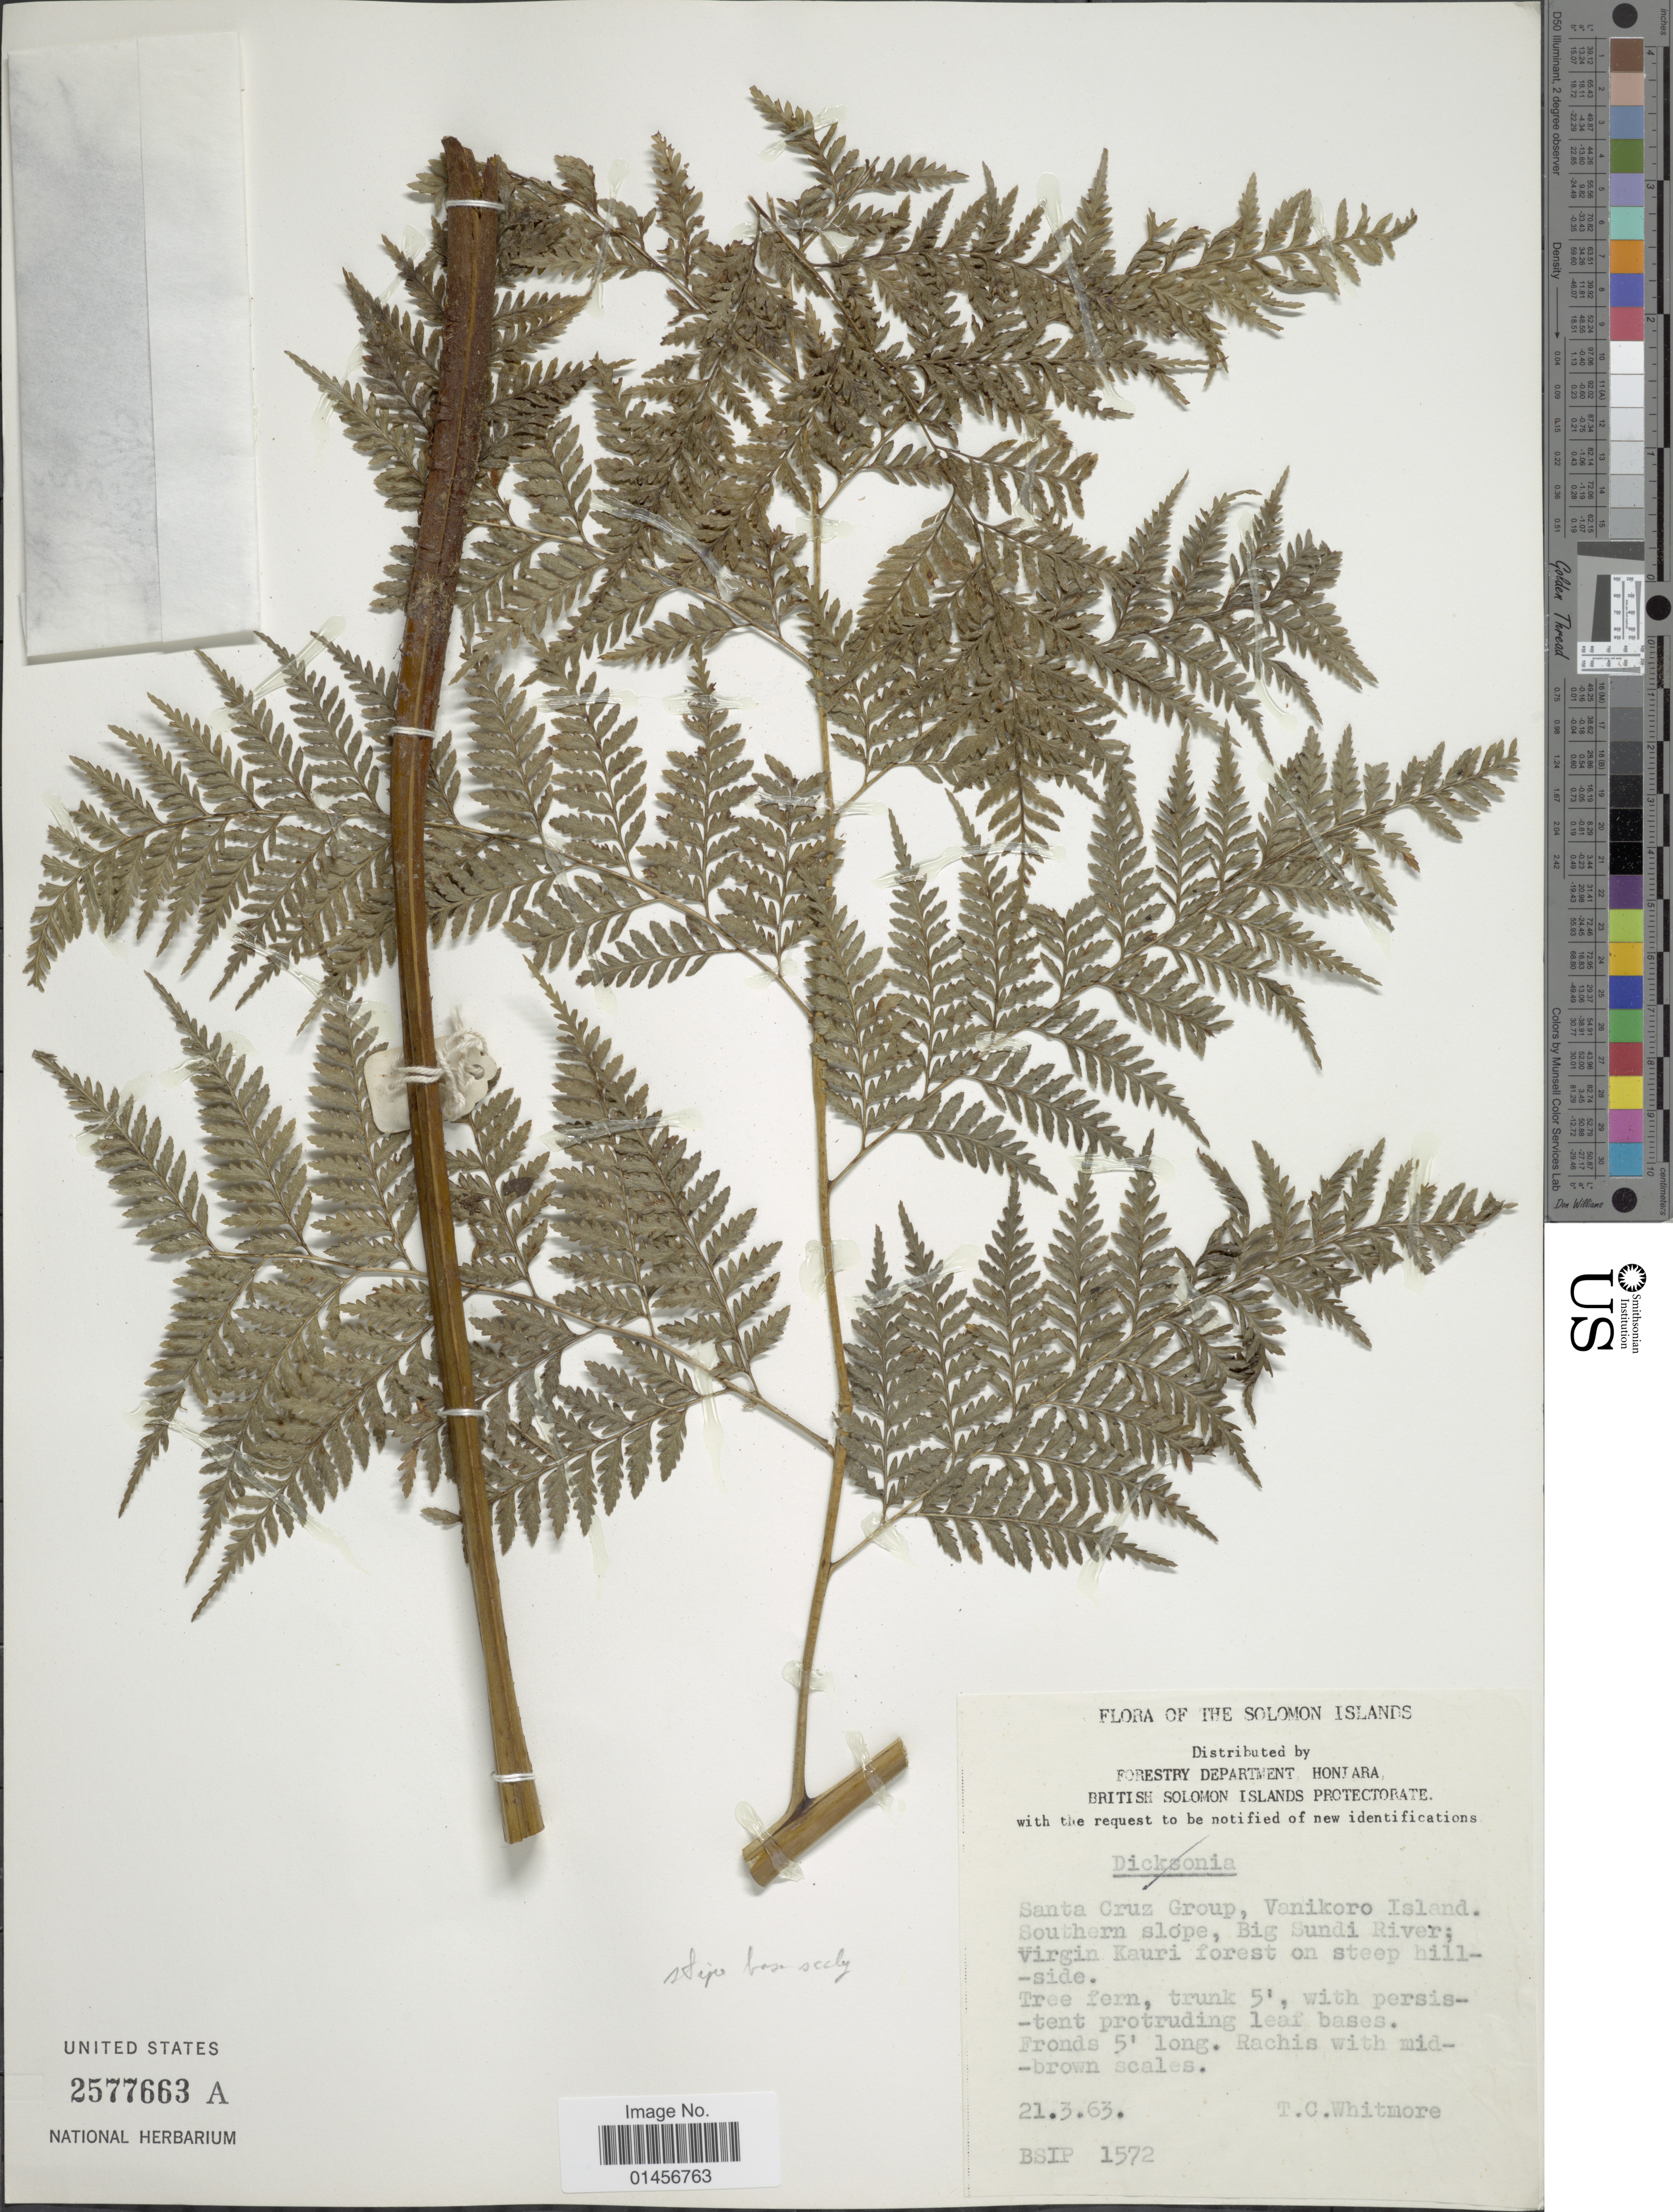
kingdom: Plantae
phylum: Tracheophyta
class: Polypodiopsida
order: Polypodiales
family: Saccolomataceae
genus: Saccoloma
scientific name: Saccoloma tenue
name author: (Brack.) Mett.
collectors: T. C. Whitmore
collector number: BSIP 1572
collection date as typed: Transcribed d/m/y: 21/3/63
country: Solomon Islands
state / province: Solomon Islands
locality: Forestry Department Honiara, Santa Cruz Group, Vanikoro Island. Southern slope, Big Sundi River; virgin Kauri forest on steep hiil side.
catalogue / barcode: US 2577663A